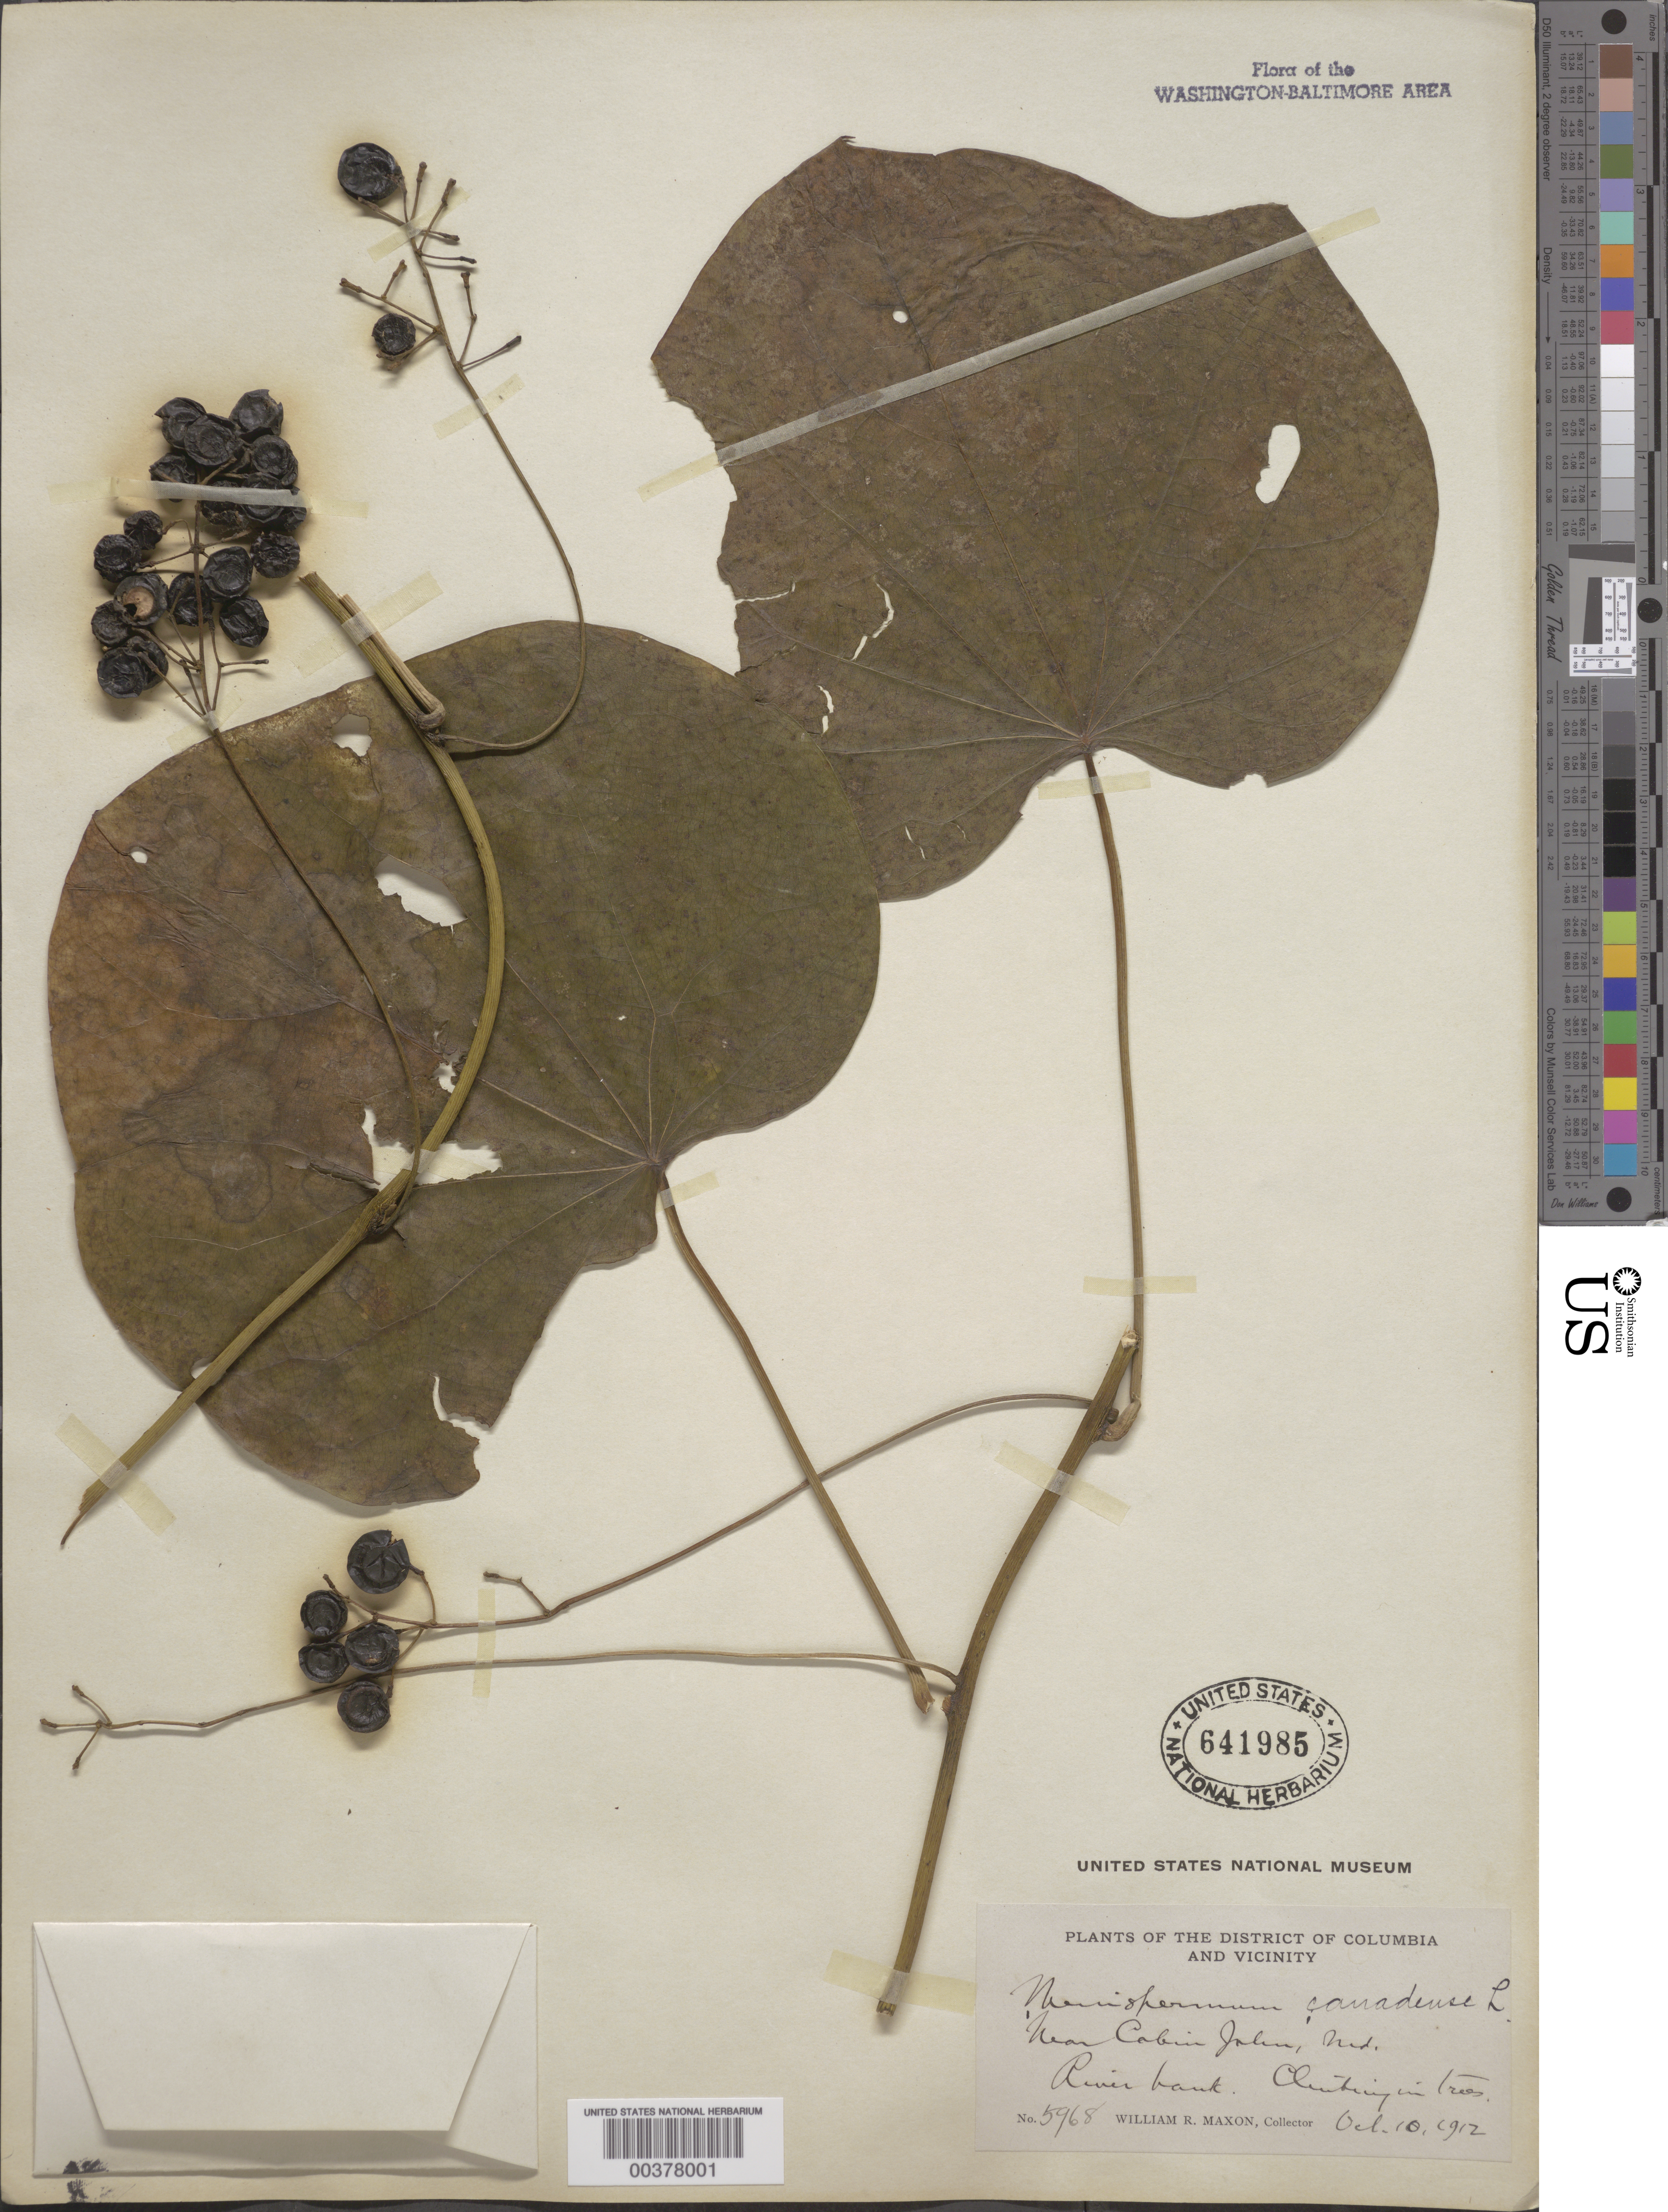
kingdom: Plantae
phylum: Tracheophyta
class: Magnoliopsida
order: Ranunculales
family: Menispermaceae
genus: Menispermum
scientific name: Menispermum canadense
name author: L.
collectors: W. R. Maxon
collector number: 5968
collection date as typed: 10 Oct 1912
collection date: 1912-10-10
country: United States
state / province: Maryland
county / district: Montgomery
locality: Cabin John vicinity C. & O. Canal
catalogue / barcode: US 641985